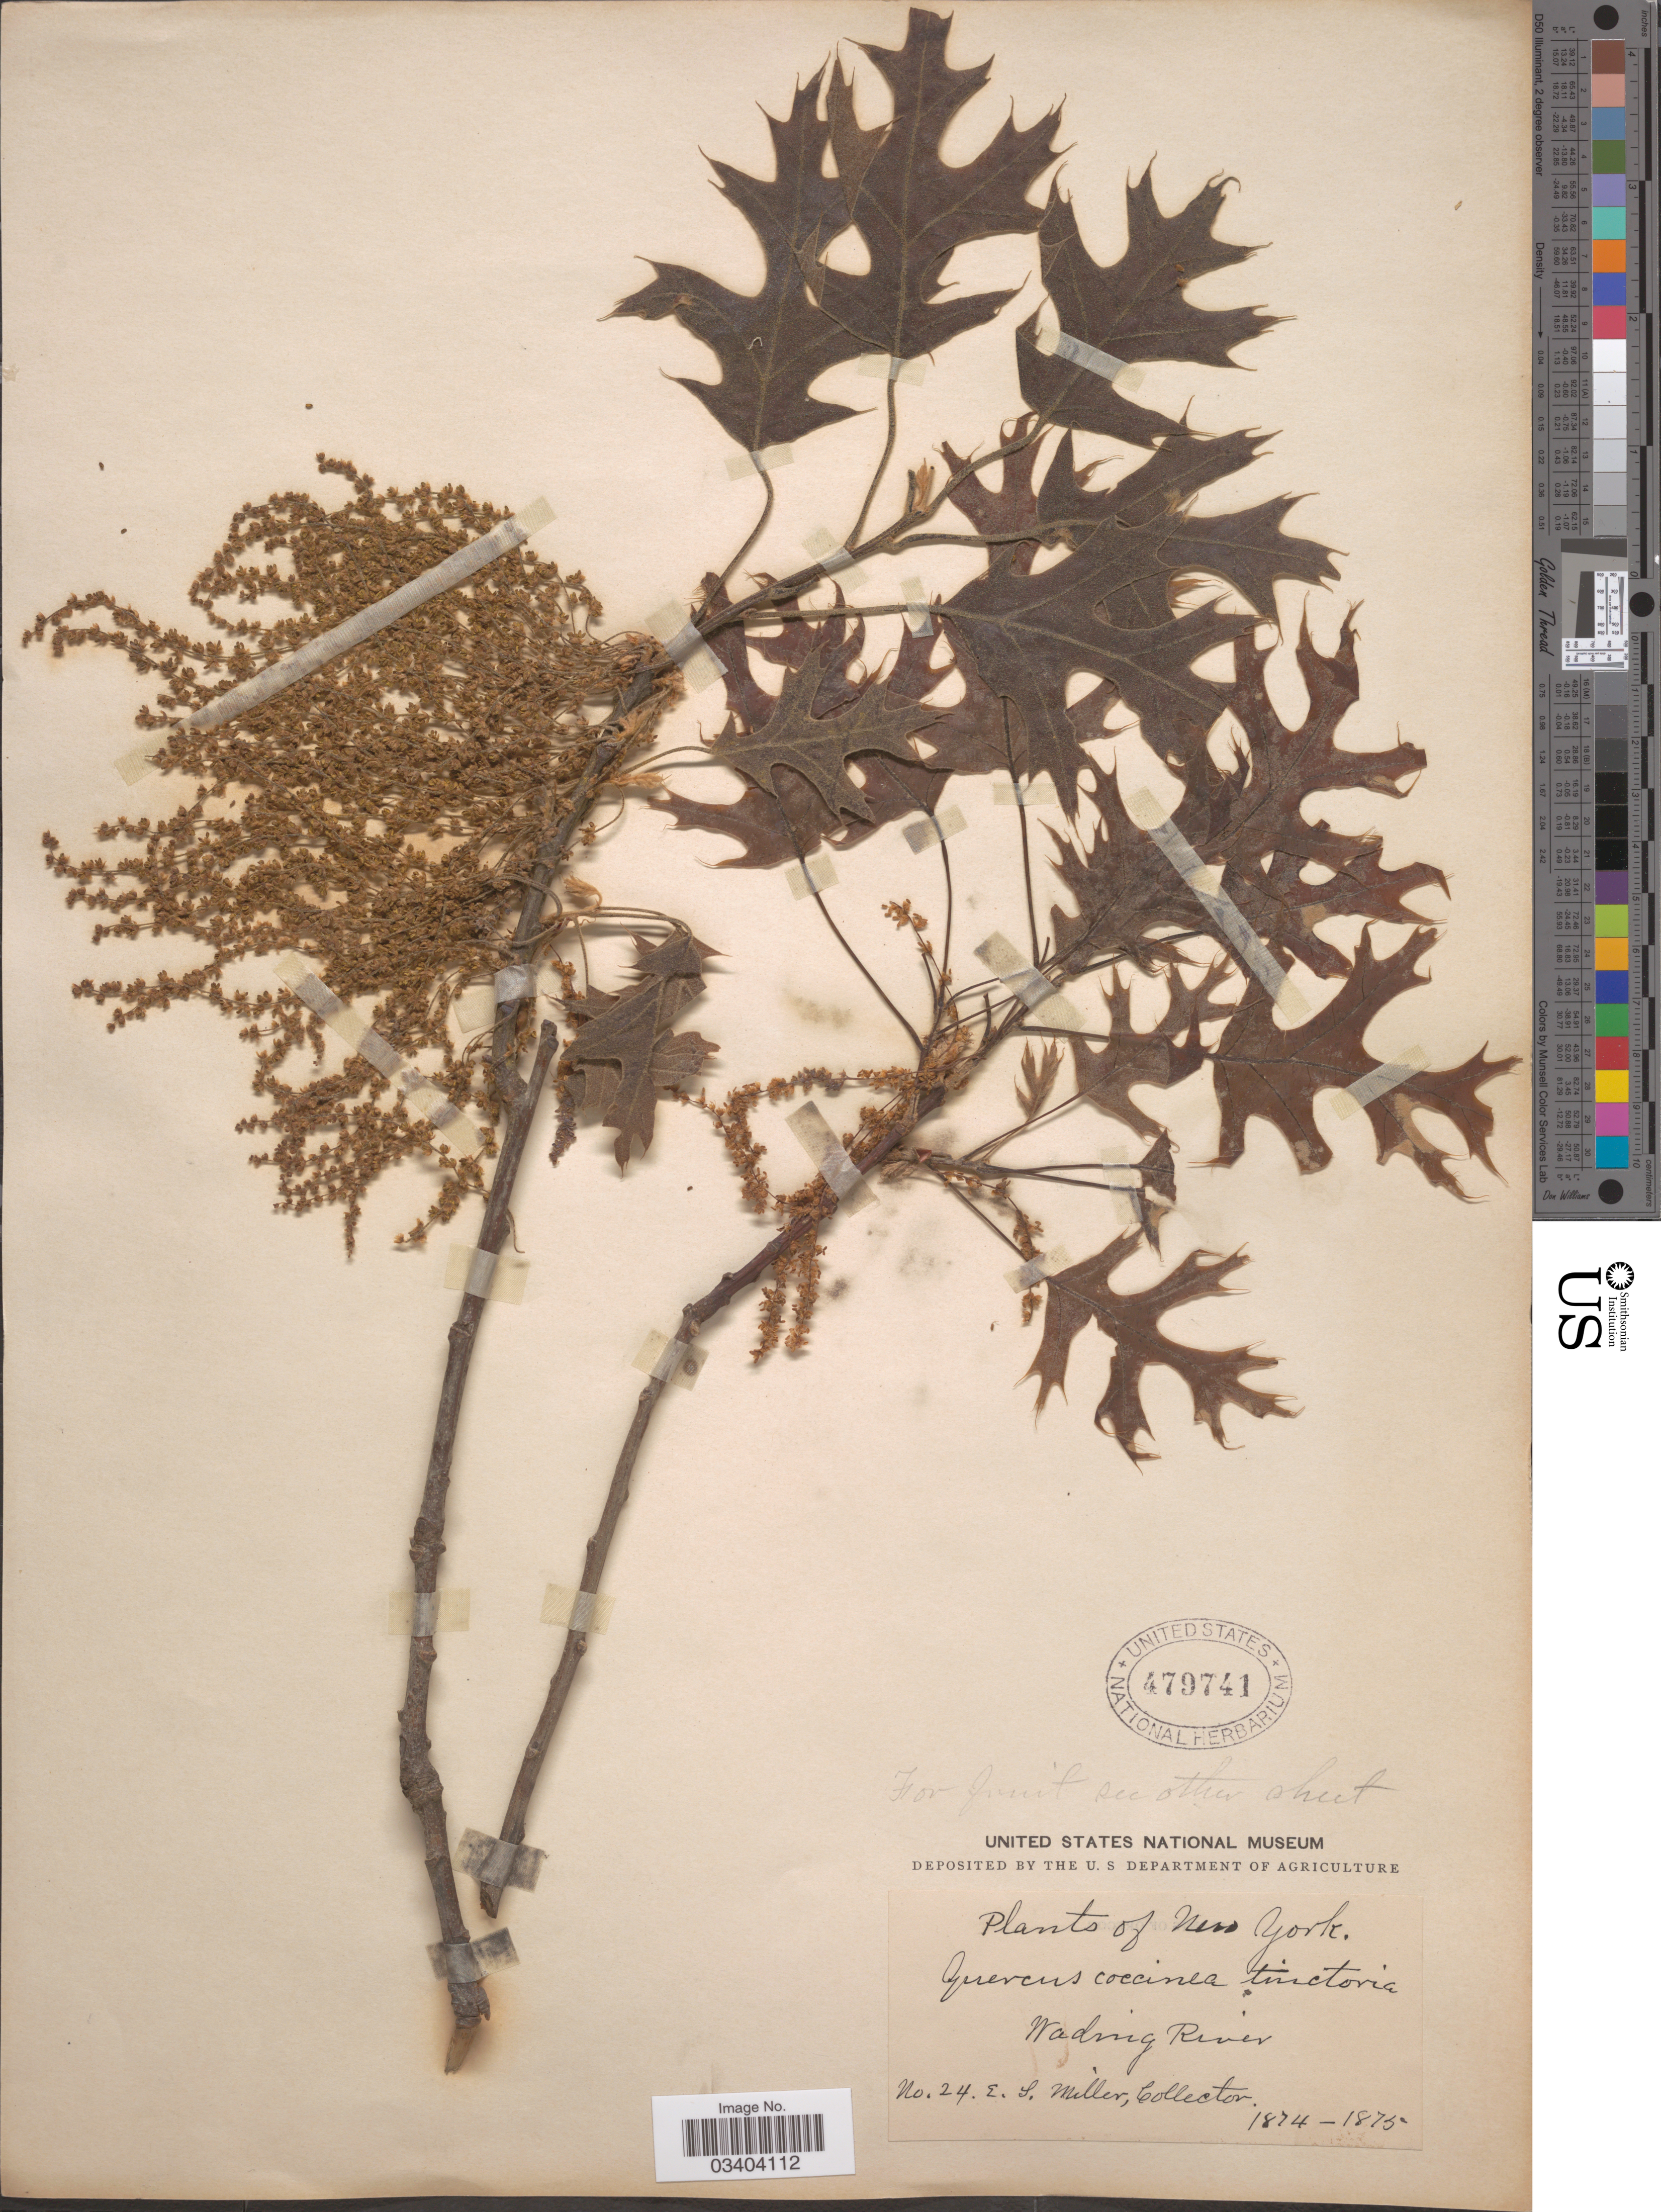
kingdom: Plantae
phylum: Tracheophyta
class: Magnoliopsida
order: Fagales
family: Fagaceae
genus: Quercus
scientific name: Quercus coccinea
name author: Münchh.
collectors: E. S. Miller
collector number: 24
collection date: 1874/1875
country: United States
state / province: New York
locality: Wading River.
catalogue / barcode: US 479741